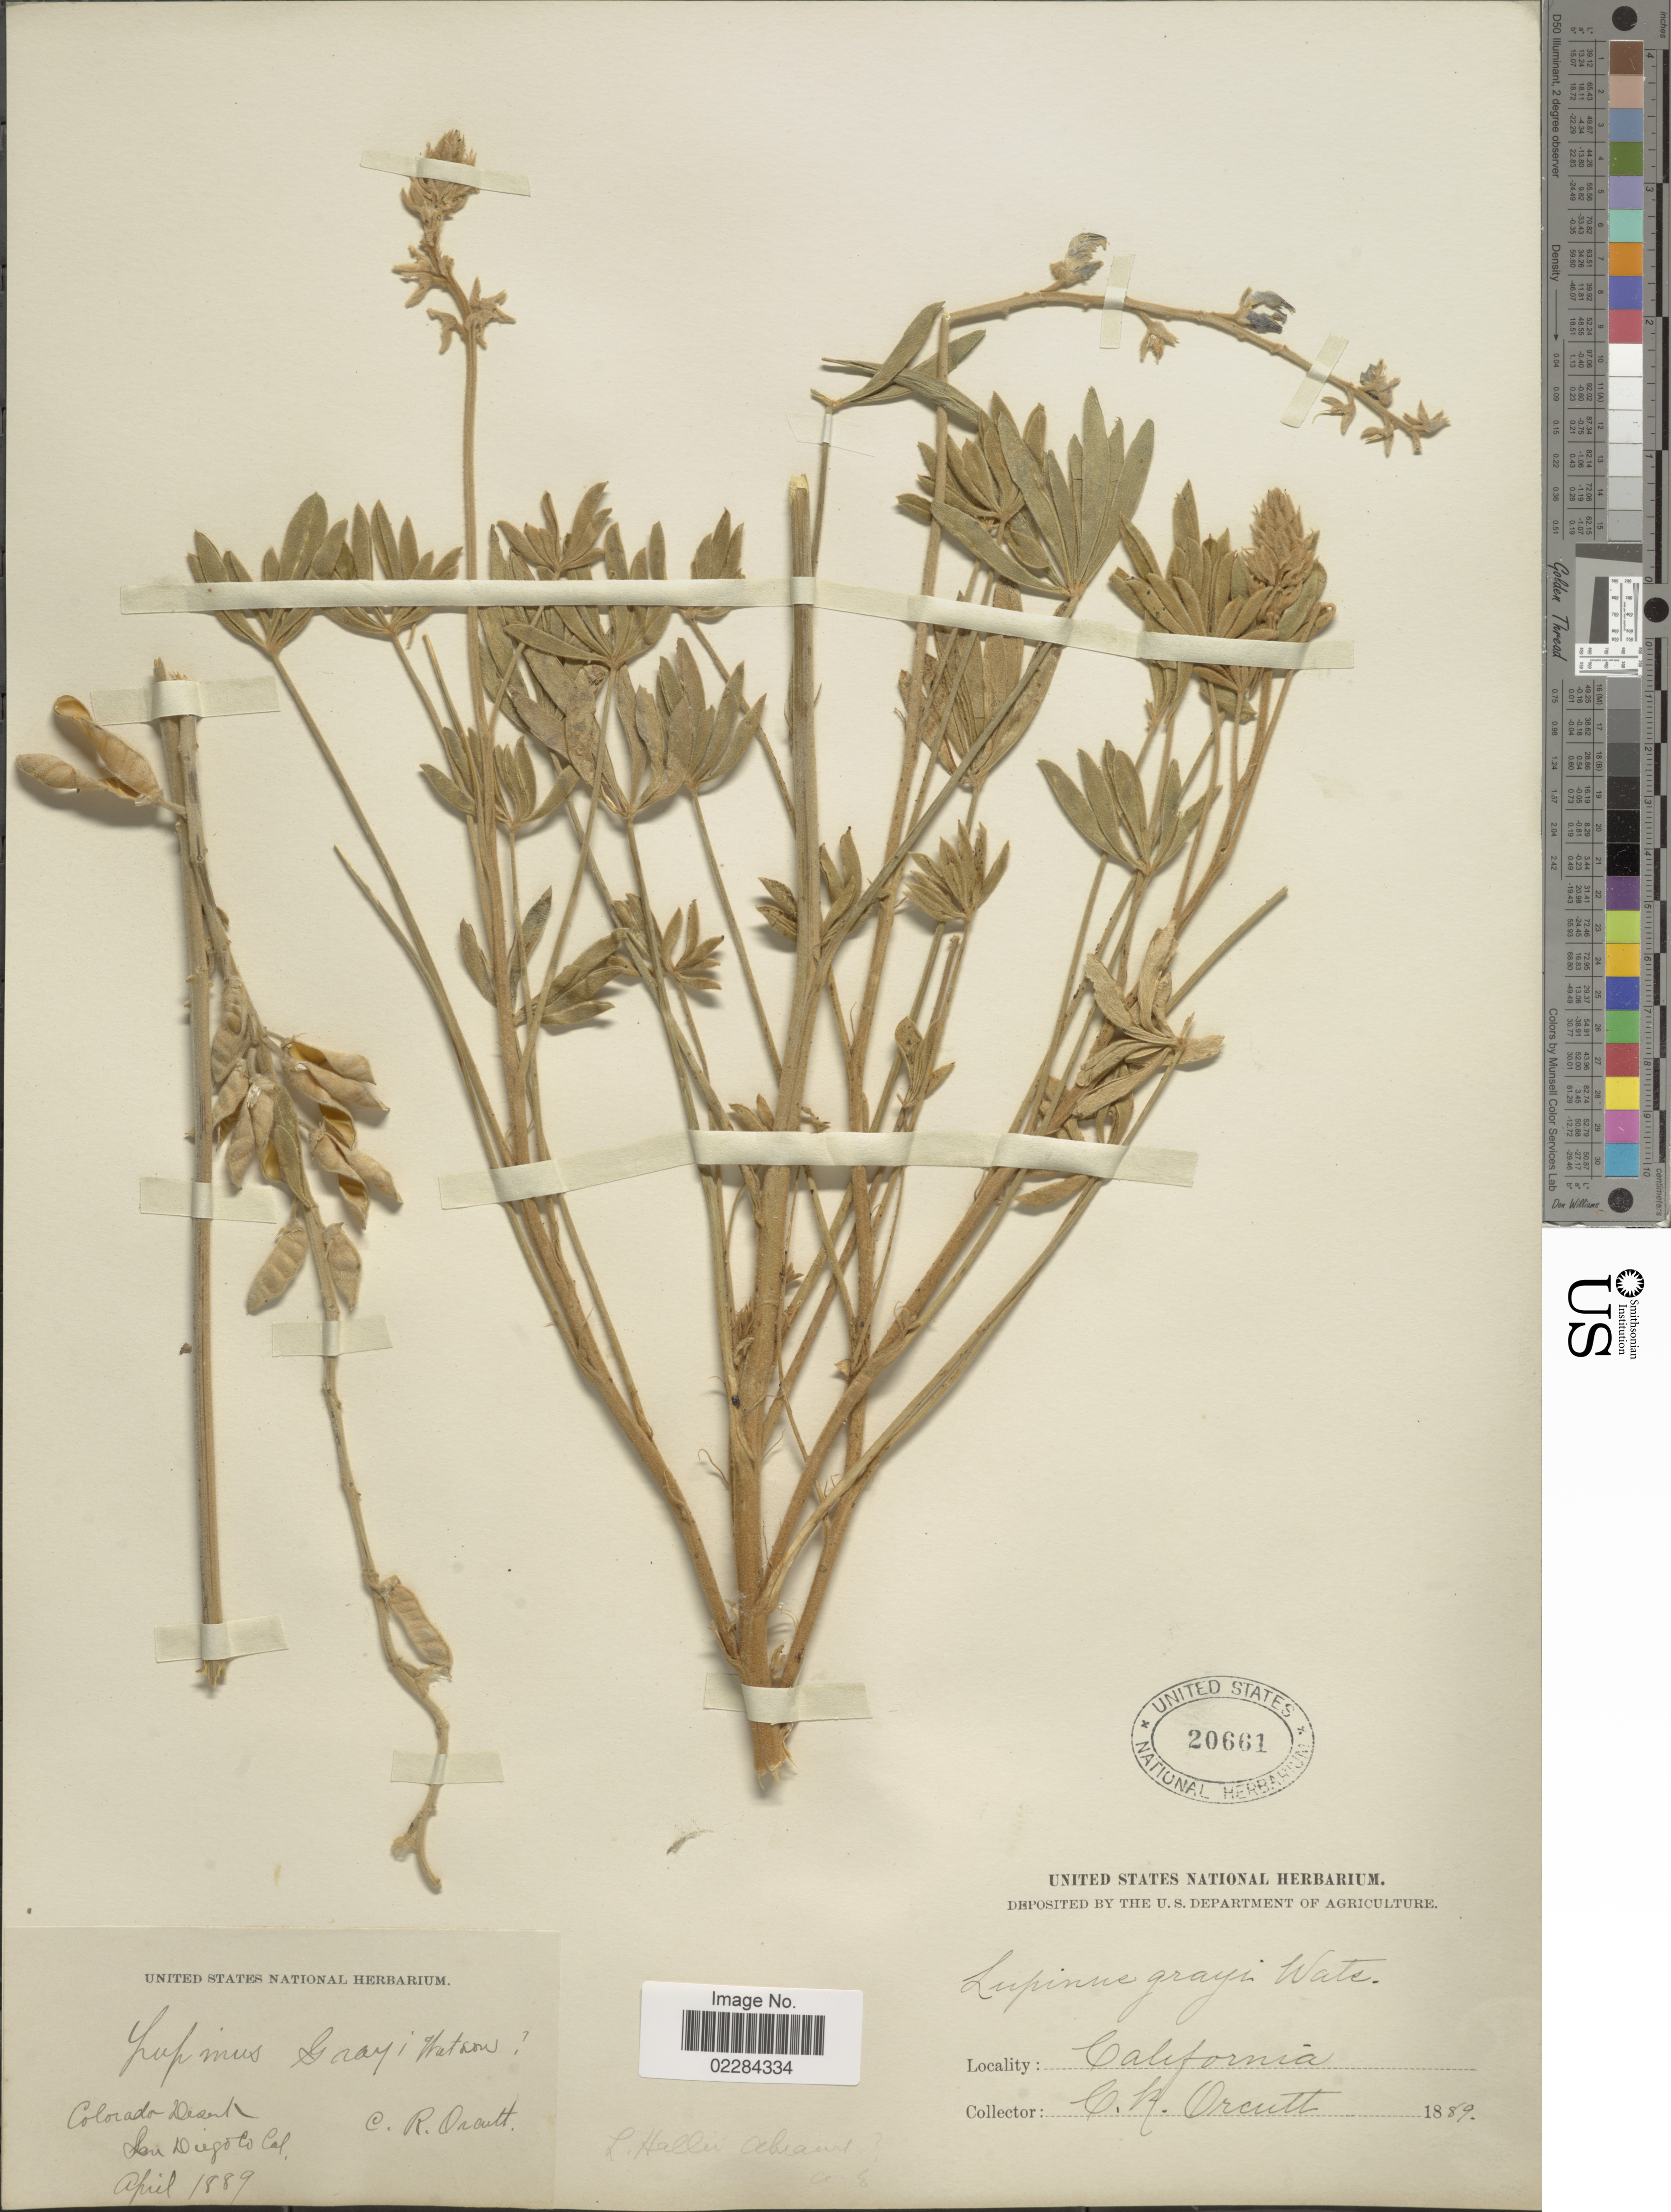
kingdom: Plantae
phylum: Tracheophyta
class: Magnoliopsida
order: Fabales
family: Fabaceae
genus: Lupinus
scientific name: Lupinus excubitus var. hallii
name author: (Abrams) C.P. Sm.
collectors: C. R. Orcutt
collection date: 1889-04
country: United States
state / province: California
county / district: San Diego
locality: Colorado Desert. San Diego Cal.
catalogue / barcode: US 20661